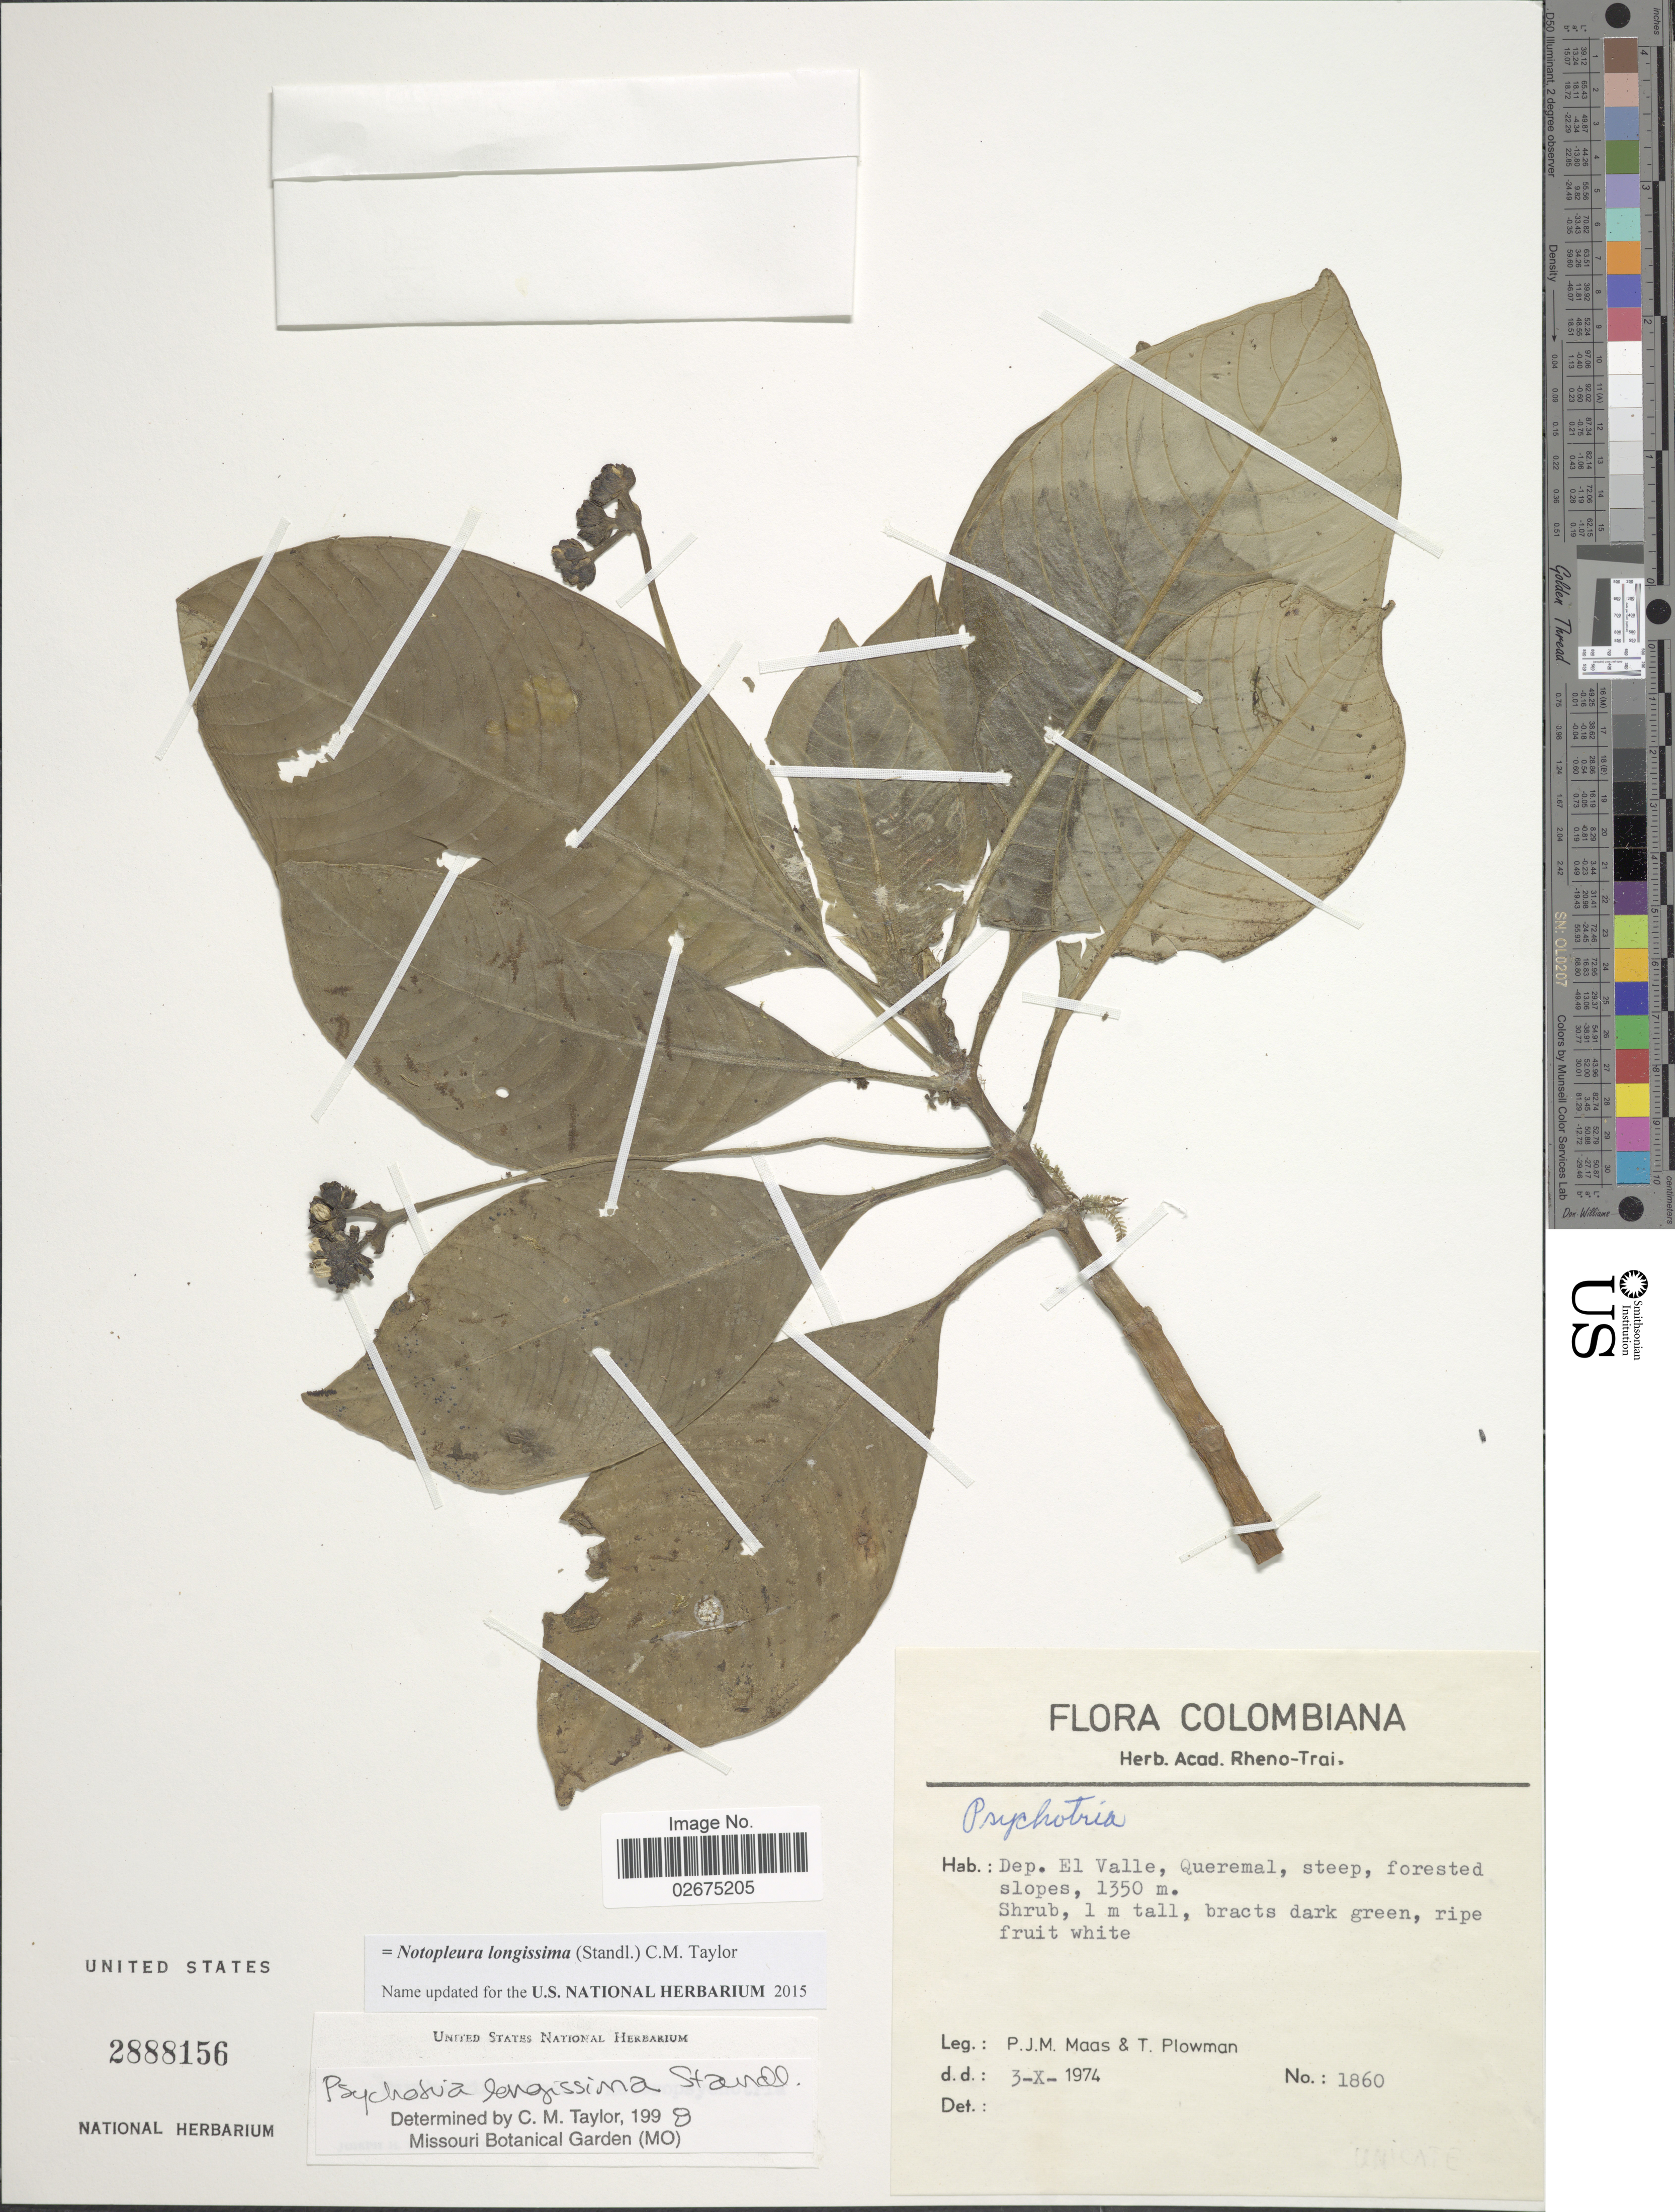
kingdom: Plantae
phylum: Tracheophyta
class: Magnoliopsida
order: Gentianales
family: Rubiaceae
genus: Notopleura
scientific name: Notopleura longissima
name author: Bremek.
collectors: P. Maas & T. Plowman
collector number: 1860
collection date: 1974-10-03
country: Colombia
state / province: Valle del Cauca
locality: Dep. El Valle, Queremal, steep, forested slopes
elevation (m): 1350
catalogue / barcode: US 2888156